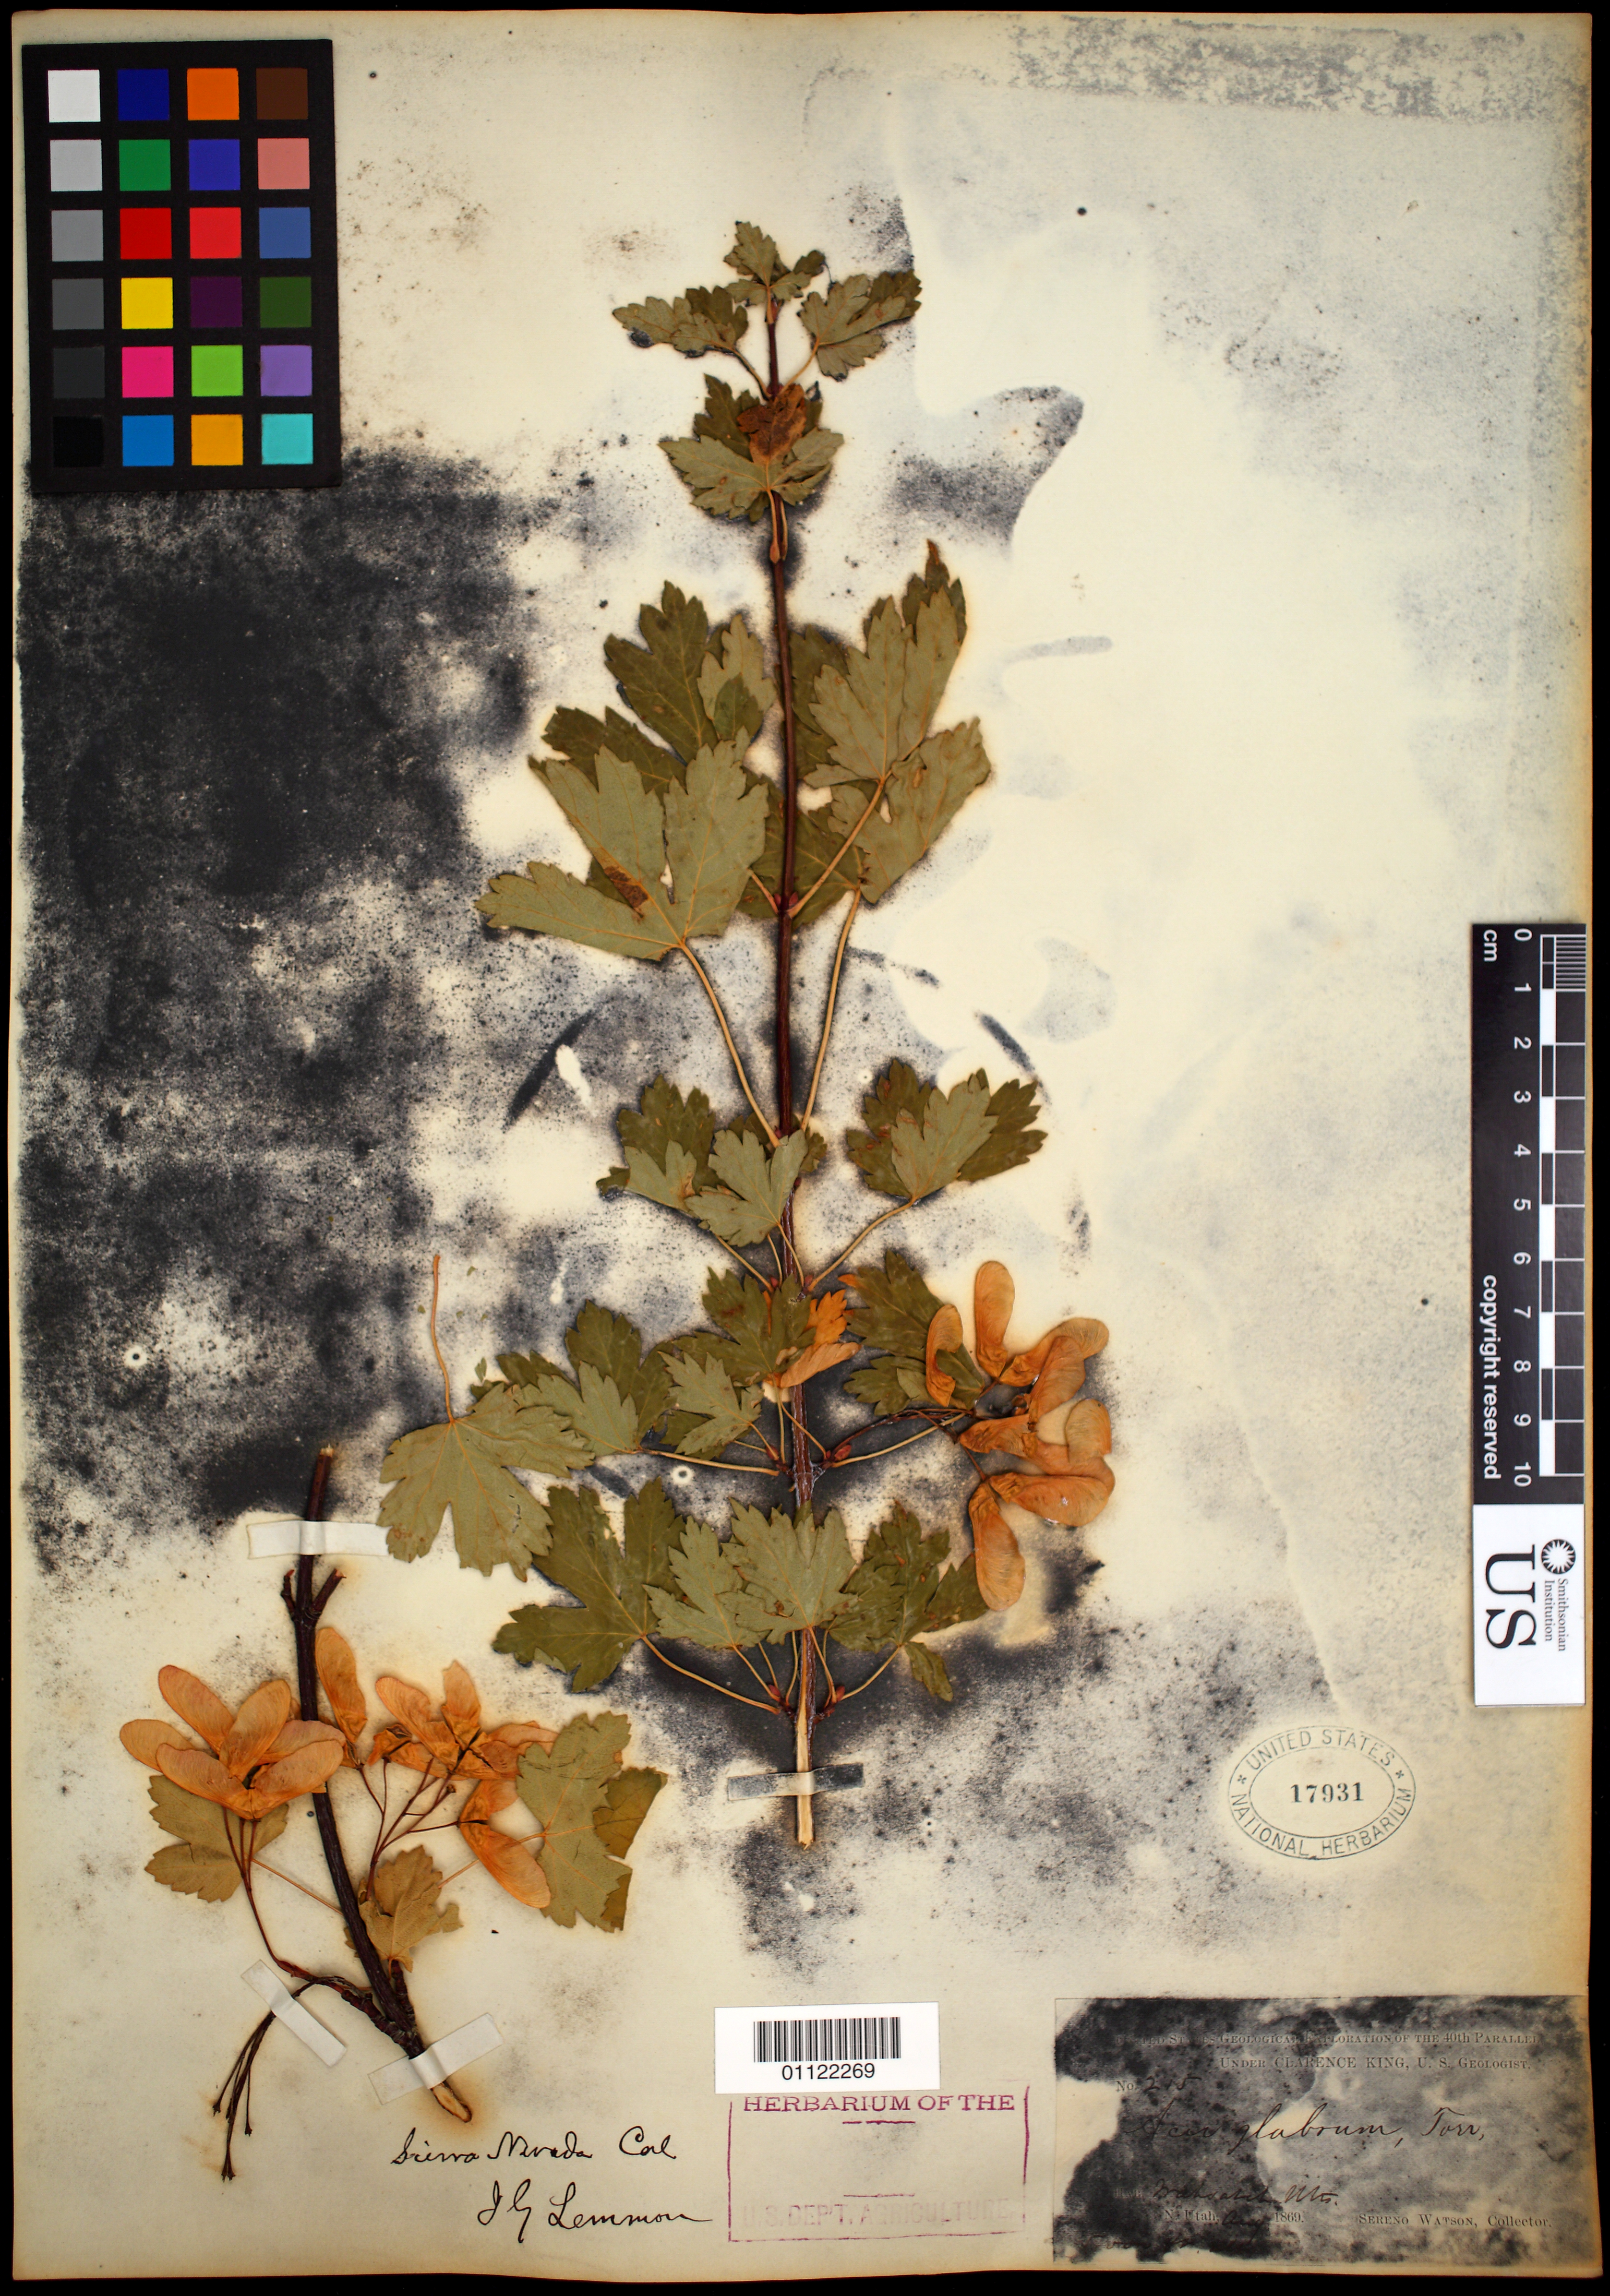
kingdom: Plantae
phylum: Tracheophyta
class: Magnoliopsida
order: Sapindales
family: Sapindaceae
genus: Acer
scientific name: Acer glabrum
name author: Torr.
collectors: S. Watson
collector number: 215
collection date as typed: Aug 1869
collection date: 1869-08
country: United States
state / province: Utah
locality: Wasatch Mts.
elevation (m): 1524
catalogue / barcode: US 17931